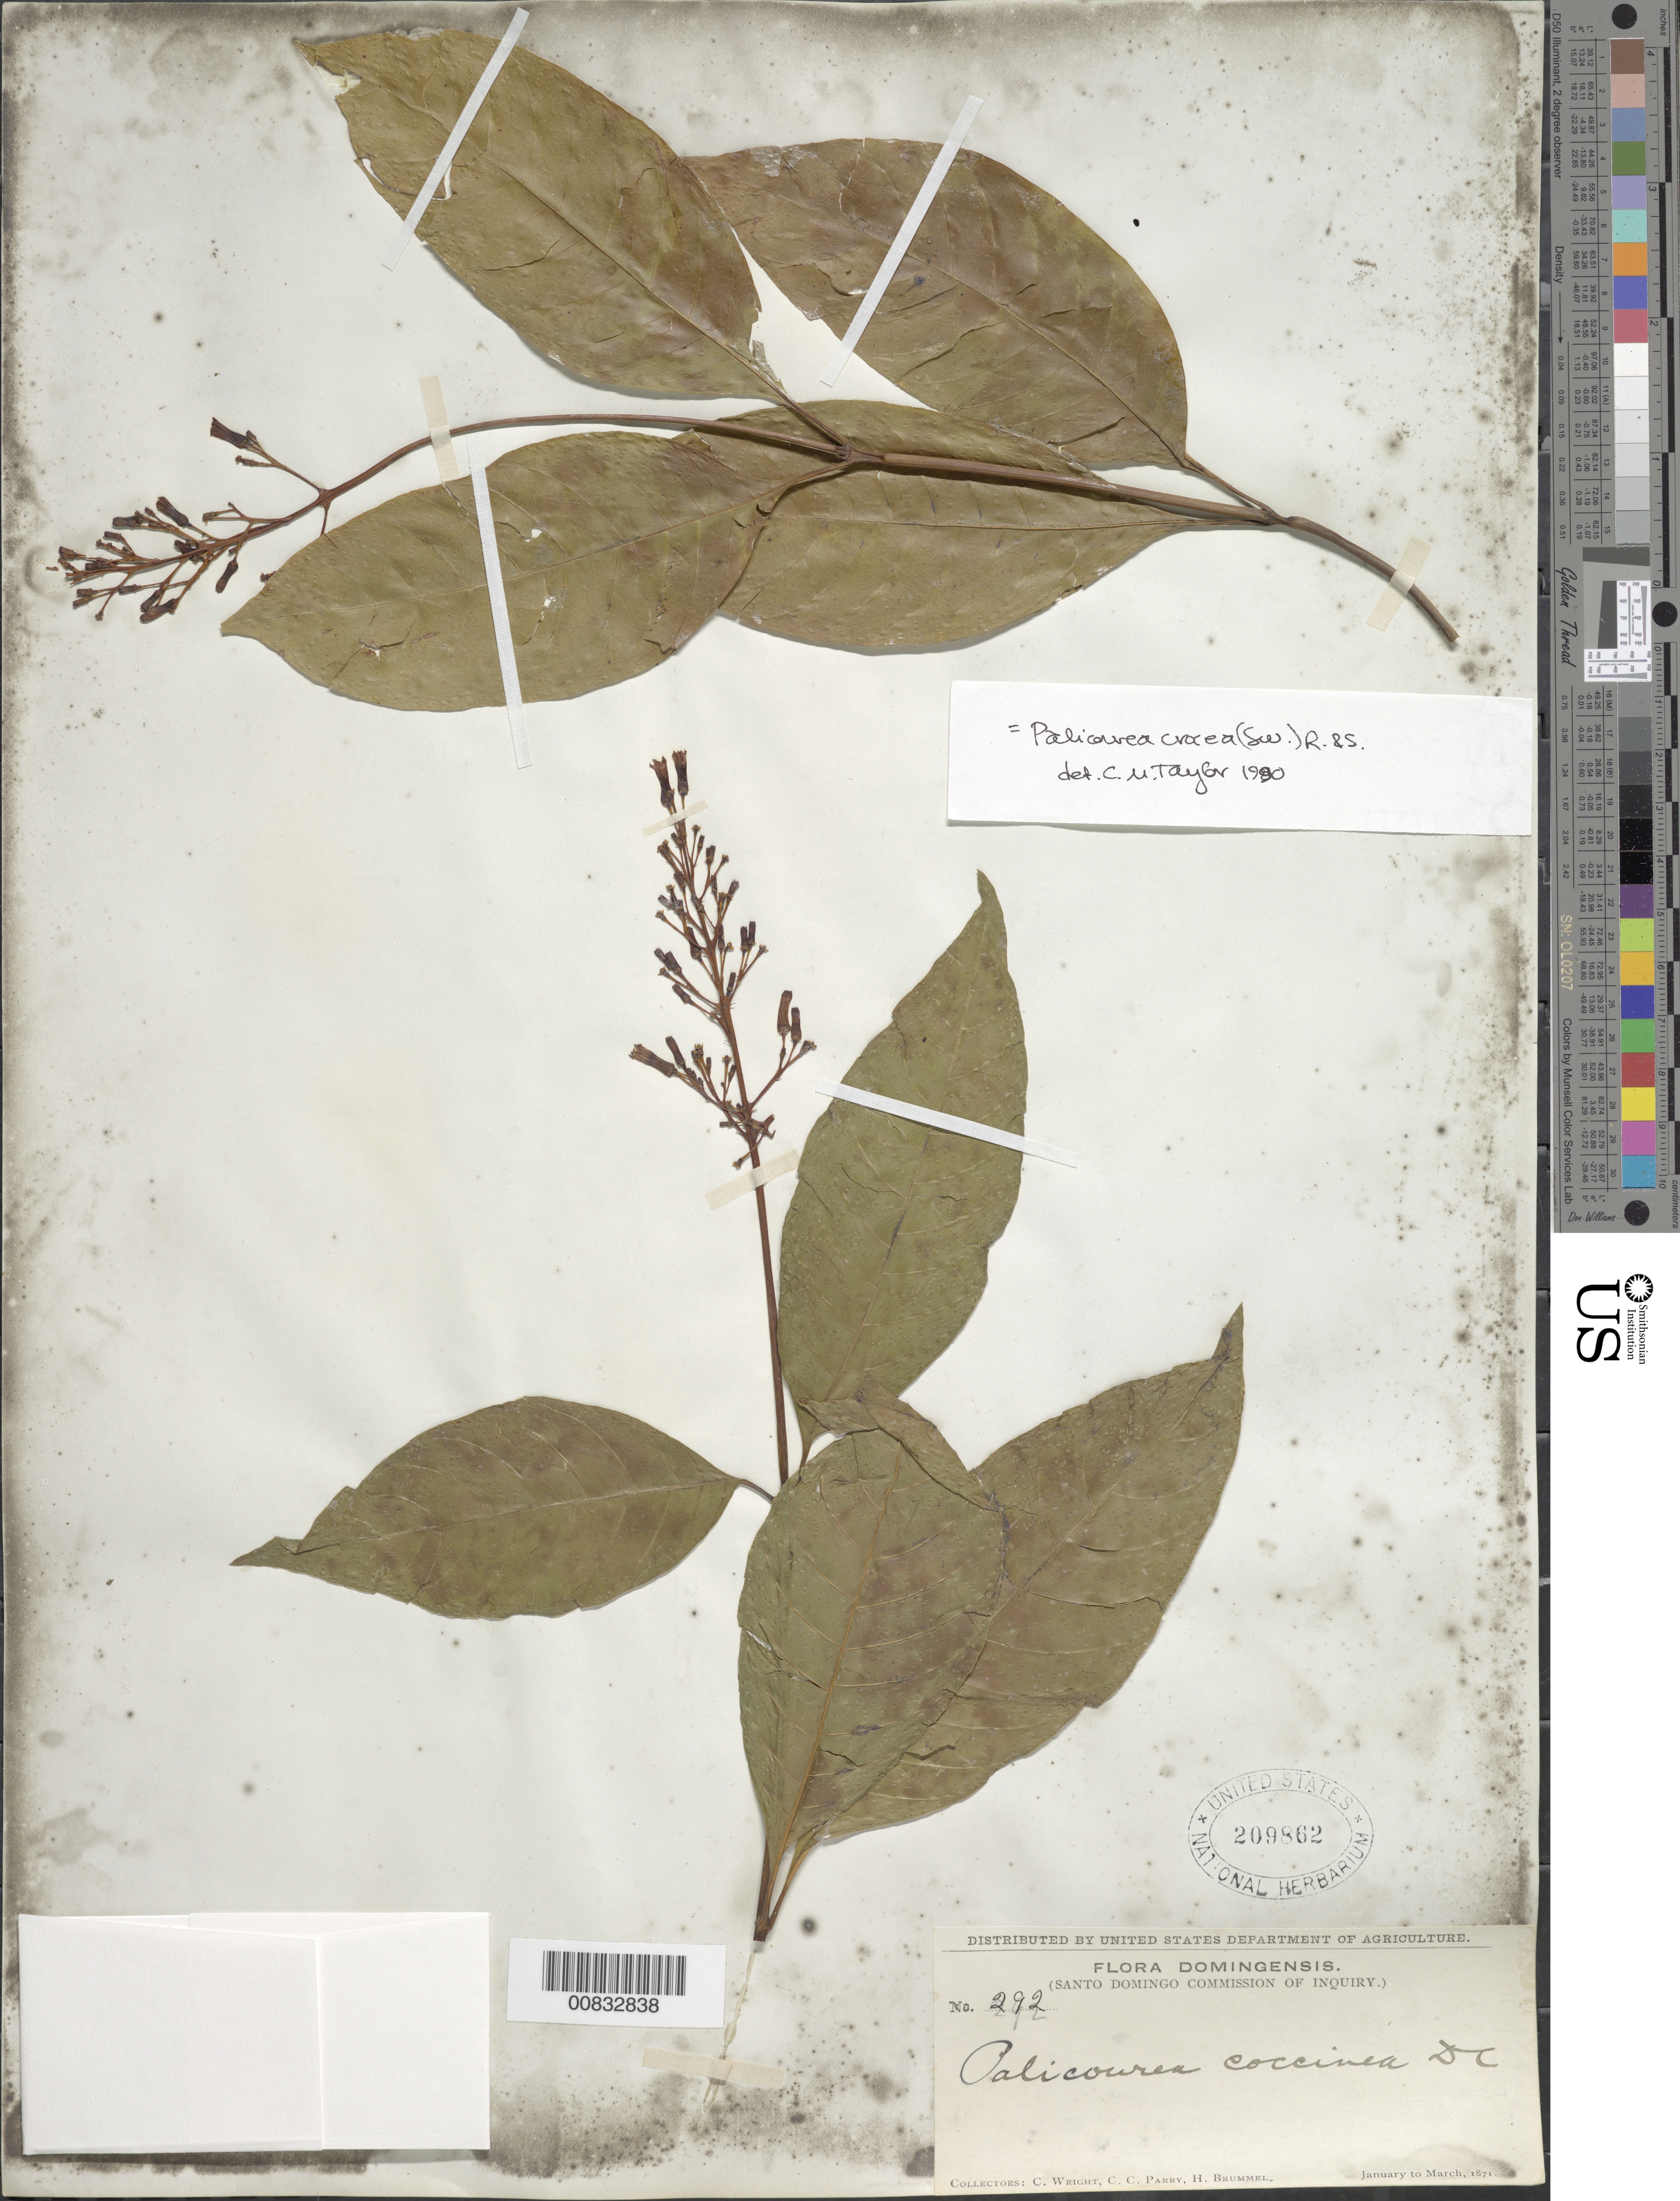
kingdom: Plantae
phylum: Tracheophyta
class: Magnoliopsida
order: Gentianales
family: Rubiaceae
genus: Palicourea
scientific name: Palicourea crocea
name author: (Sw.) Schult.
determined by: Taylor, Charlotte M.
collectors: C. Wright, C. C. Parry & H. Brummel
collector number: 292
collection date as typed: Jan 1871 to -- Mar 1871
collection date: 1871-01/1871-03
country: Dominican Republic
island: Hispaniola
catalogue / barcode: US 209862